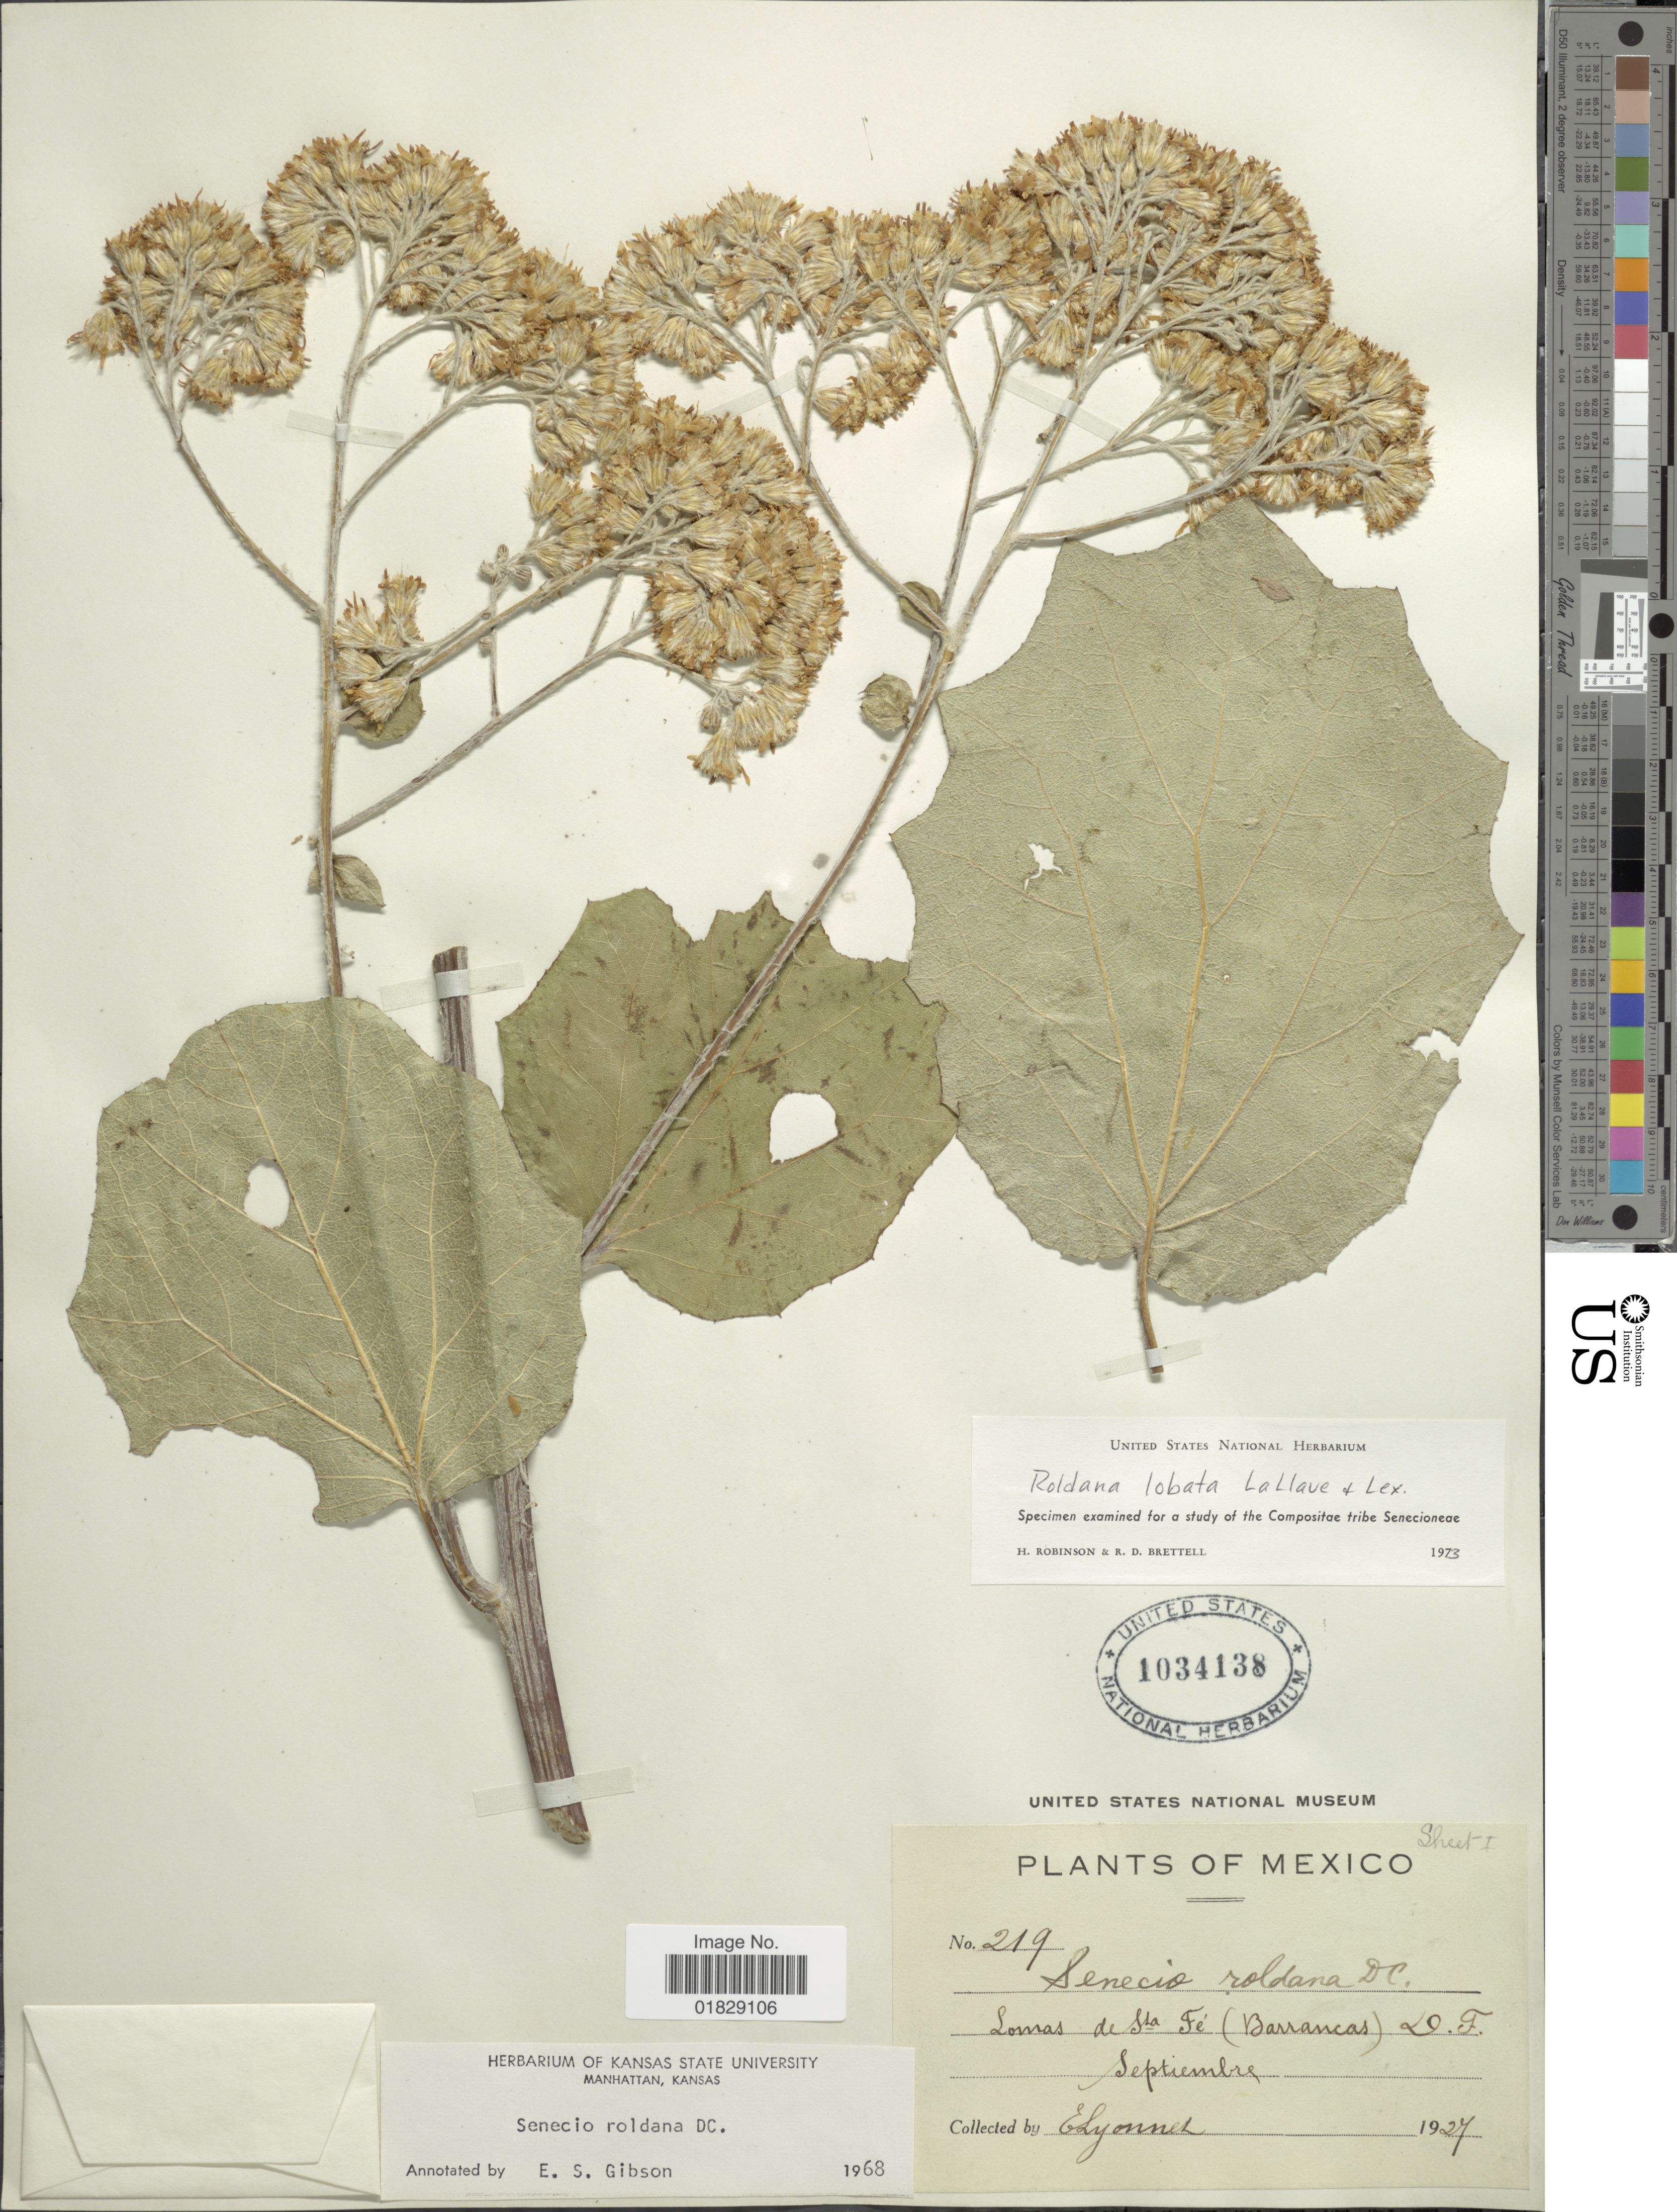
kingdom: Plantae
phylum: Tracheophyta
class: Magnoliopsida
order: Asterales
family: Asteraceae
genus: Roldana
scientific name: Roldana lobata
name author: La Llave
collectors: E. Lyonnet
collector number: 219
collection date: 1927-09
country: Mexico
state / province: Distrito Federal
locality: Lomas de Sta. Fé (Barrancas) D.F.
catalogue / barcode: US 1034138